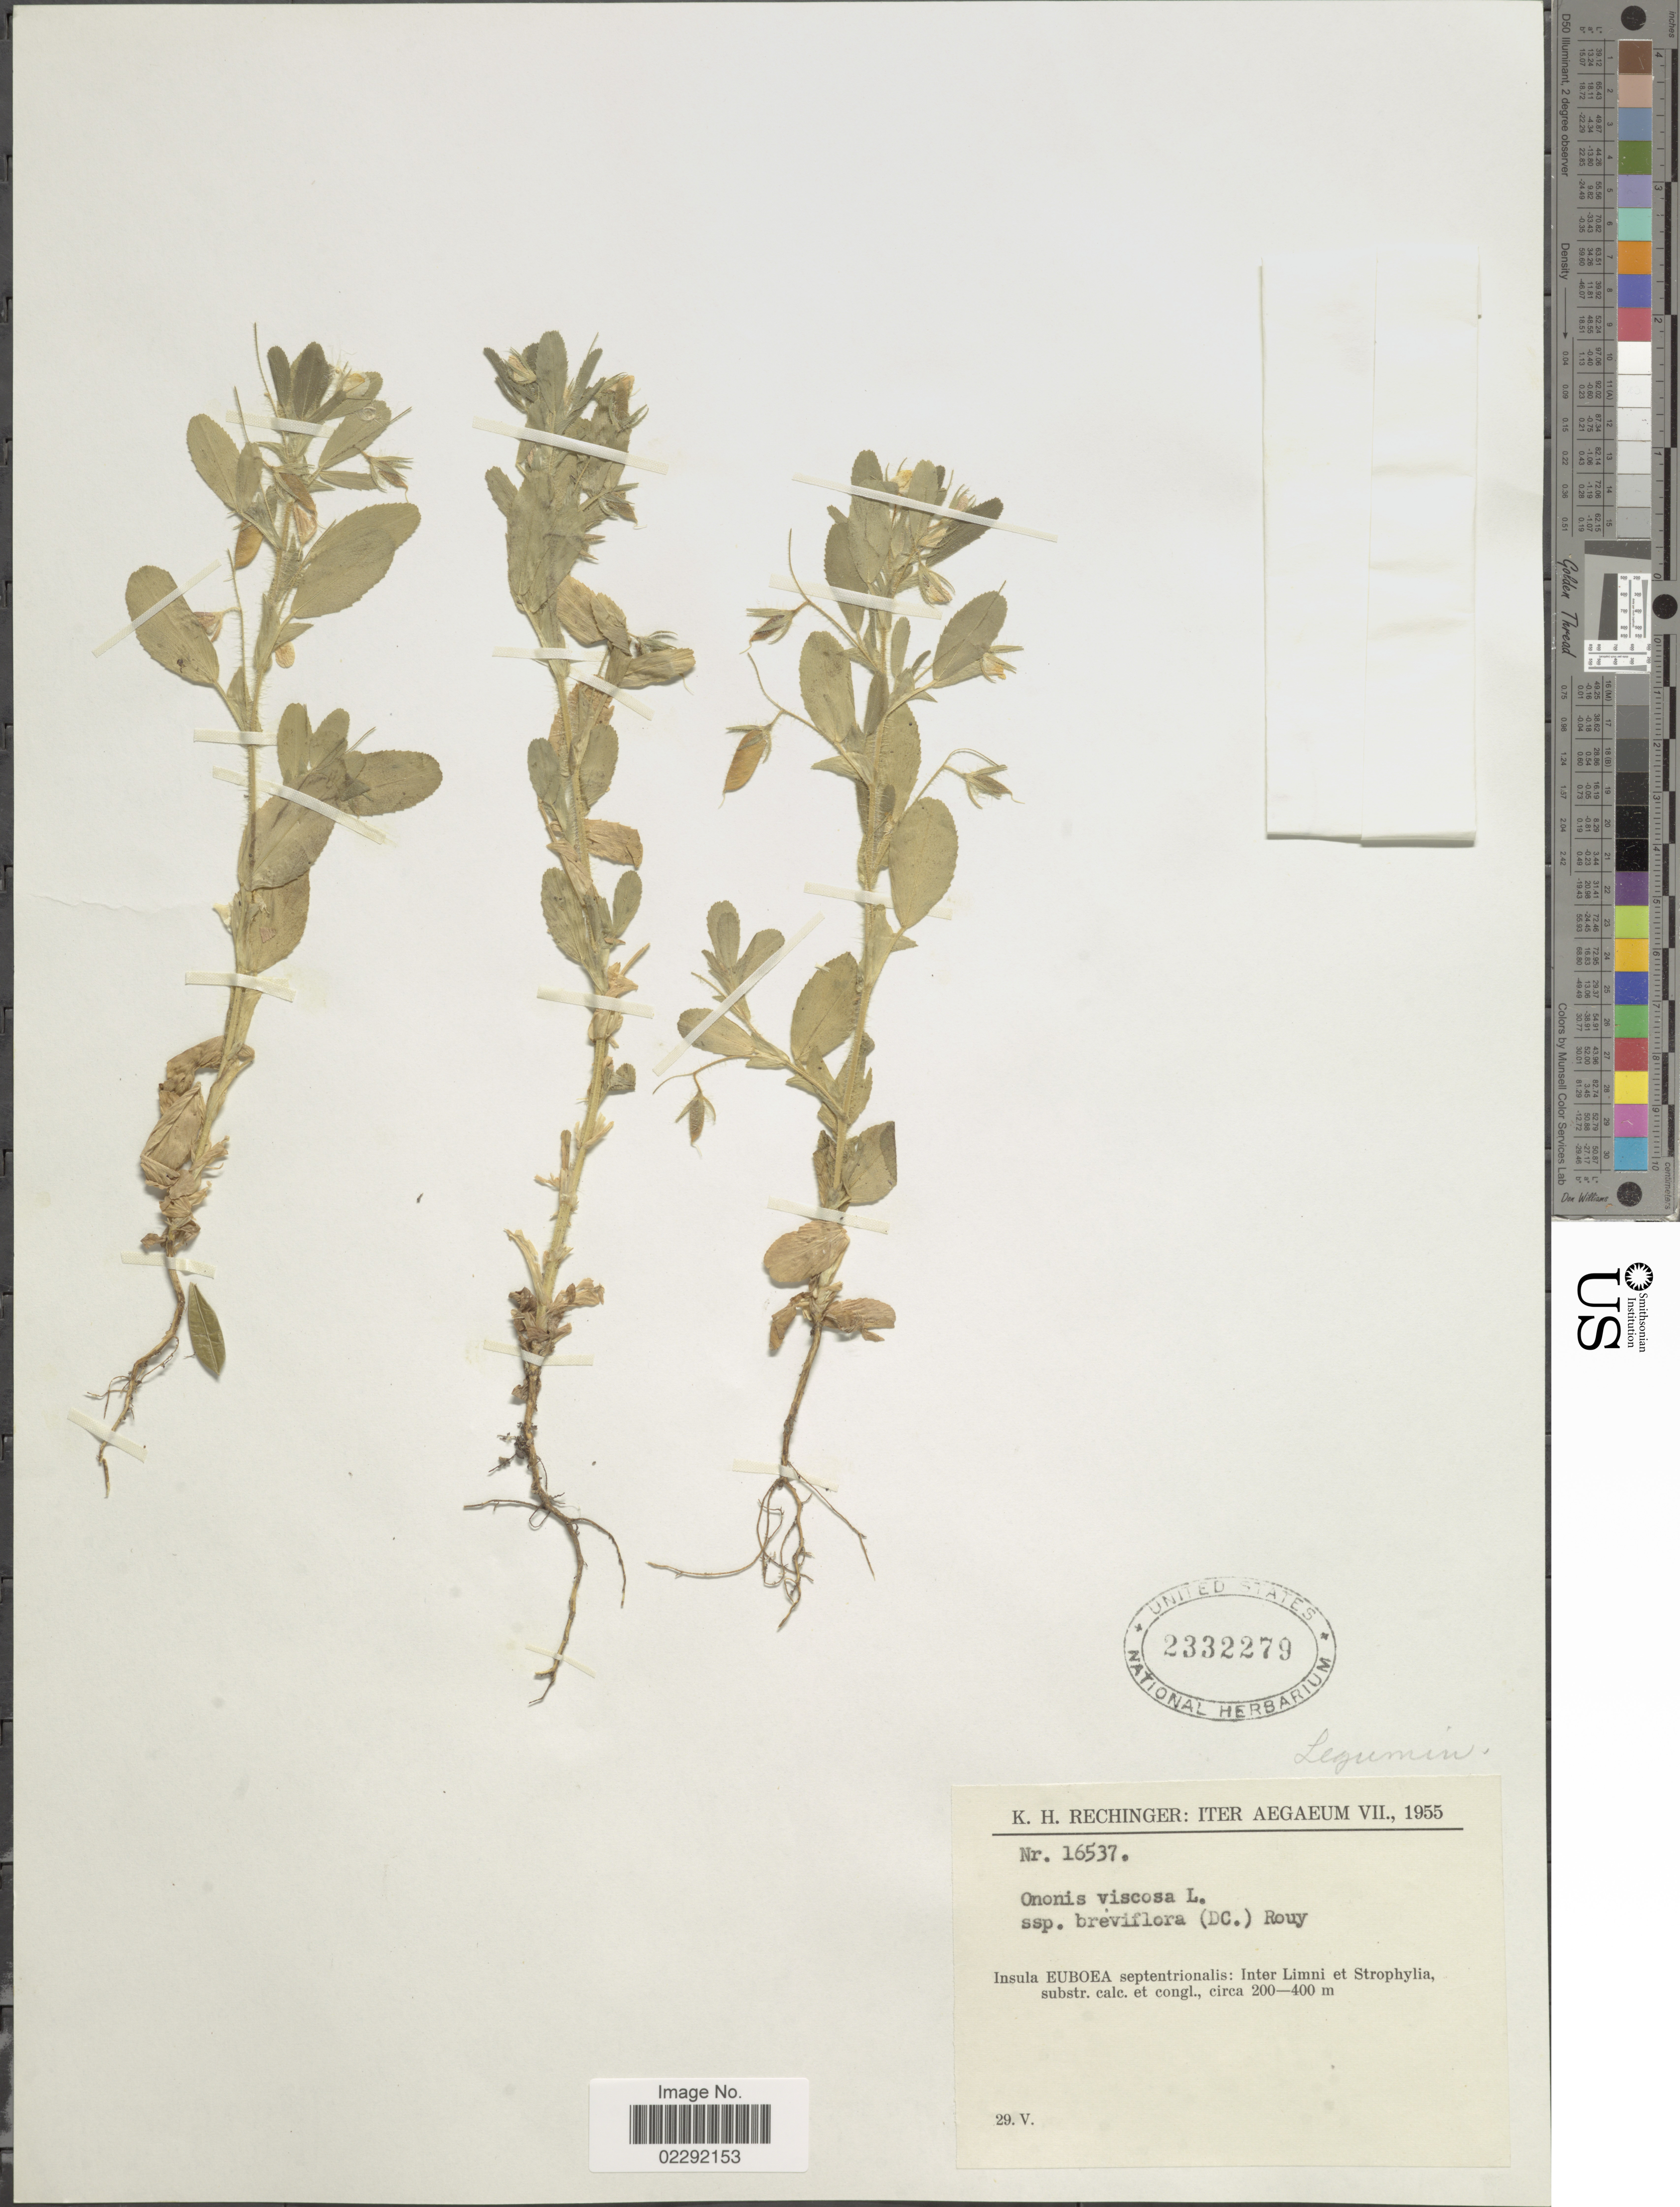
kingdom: Plantae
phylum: Tracheophyta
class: Magnoliopsida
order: Fabales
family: Fabaceae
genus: Ononis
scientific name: Ononis viscosa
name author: L.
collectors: K. H. Rechinger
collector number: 16537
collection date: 1955-05-29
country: Greece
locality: Iter Aegaeum, Insula Euboea septentrionalis: Inter Limni et Strophylia, substr. calc. et congl.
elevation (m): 200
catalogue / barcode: US 2332279